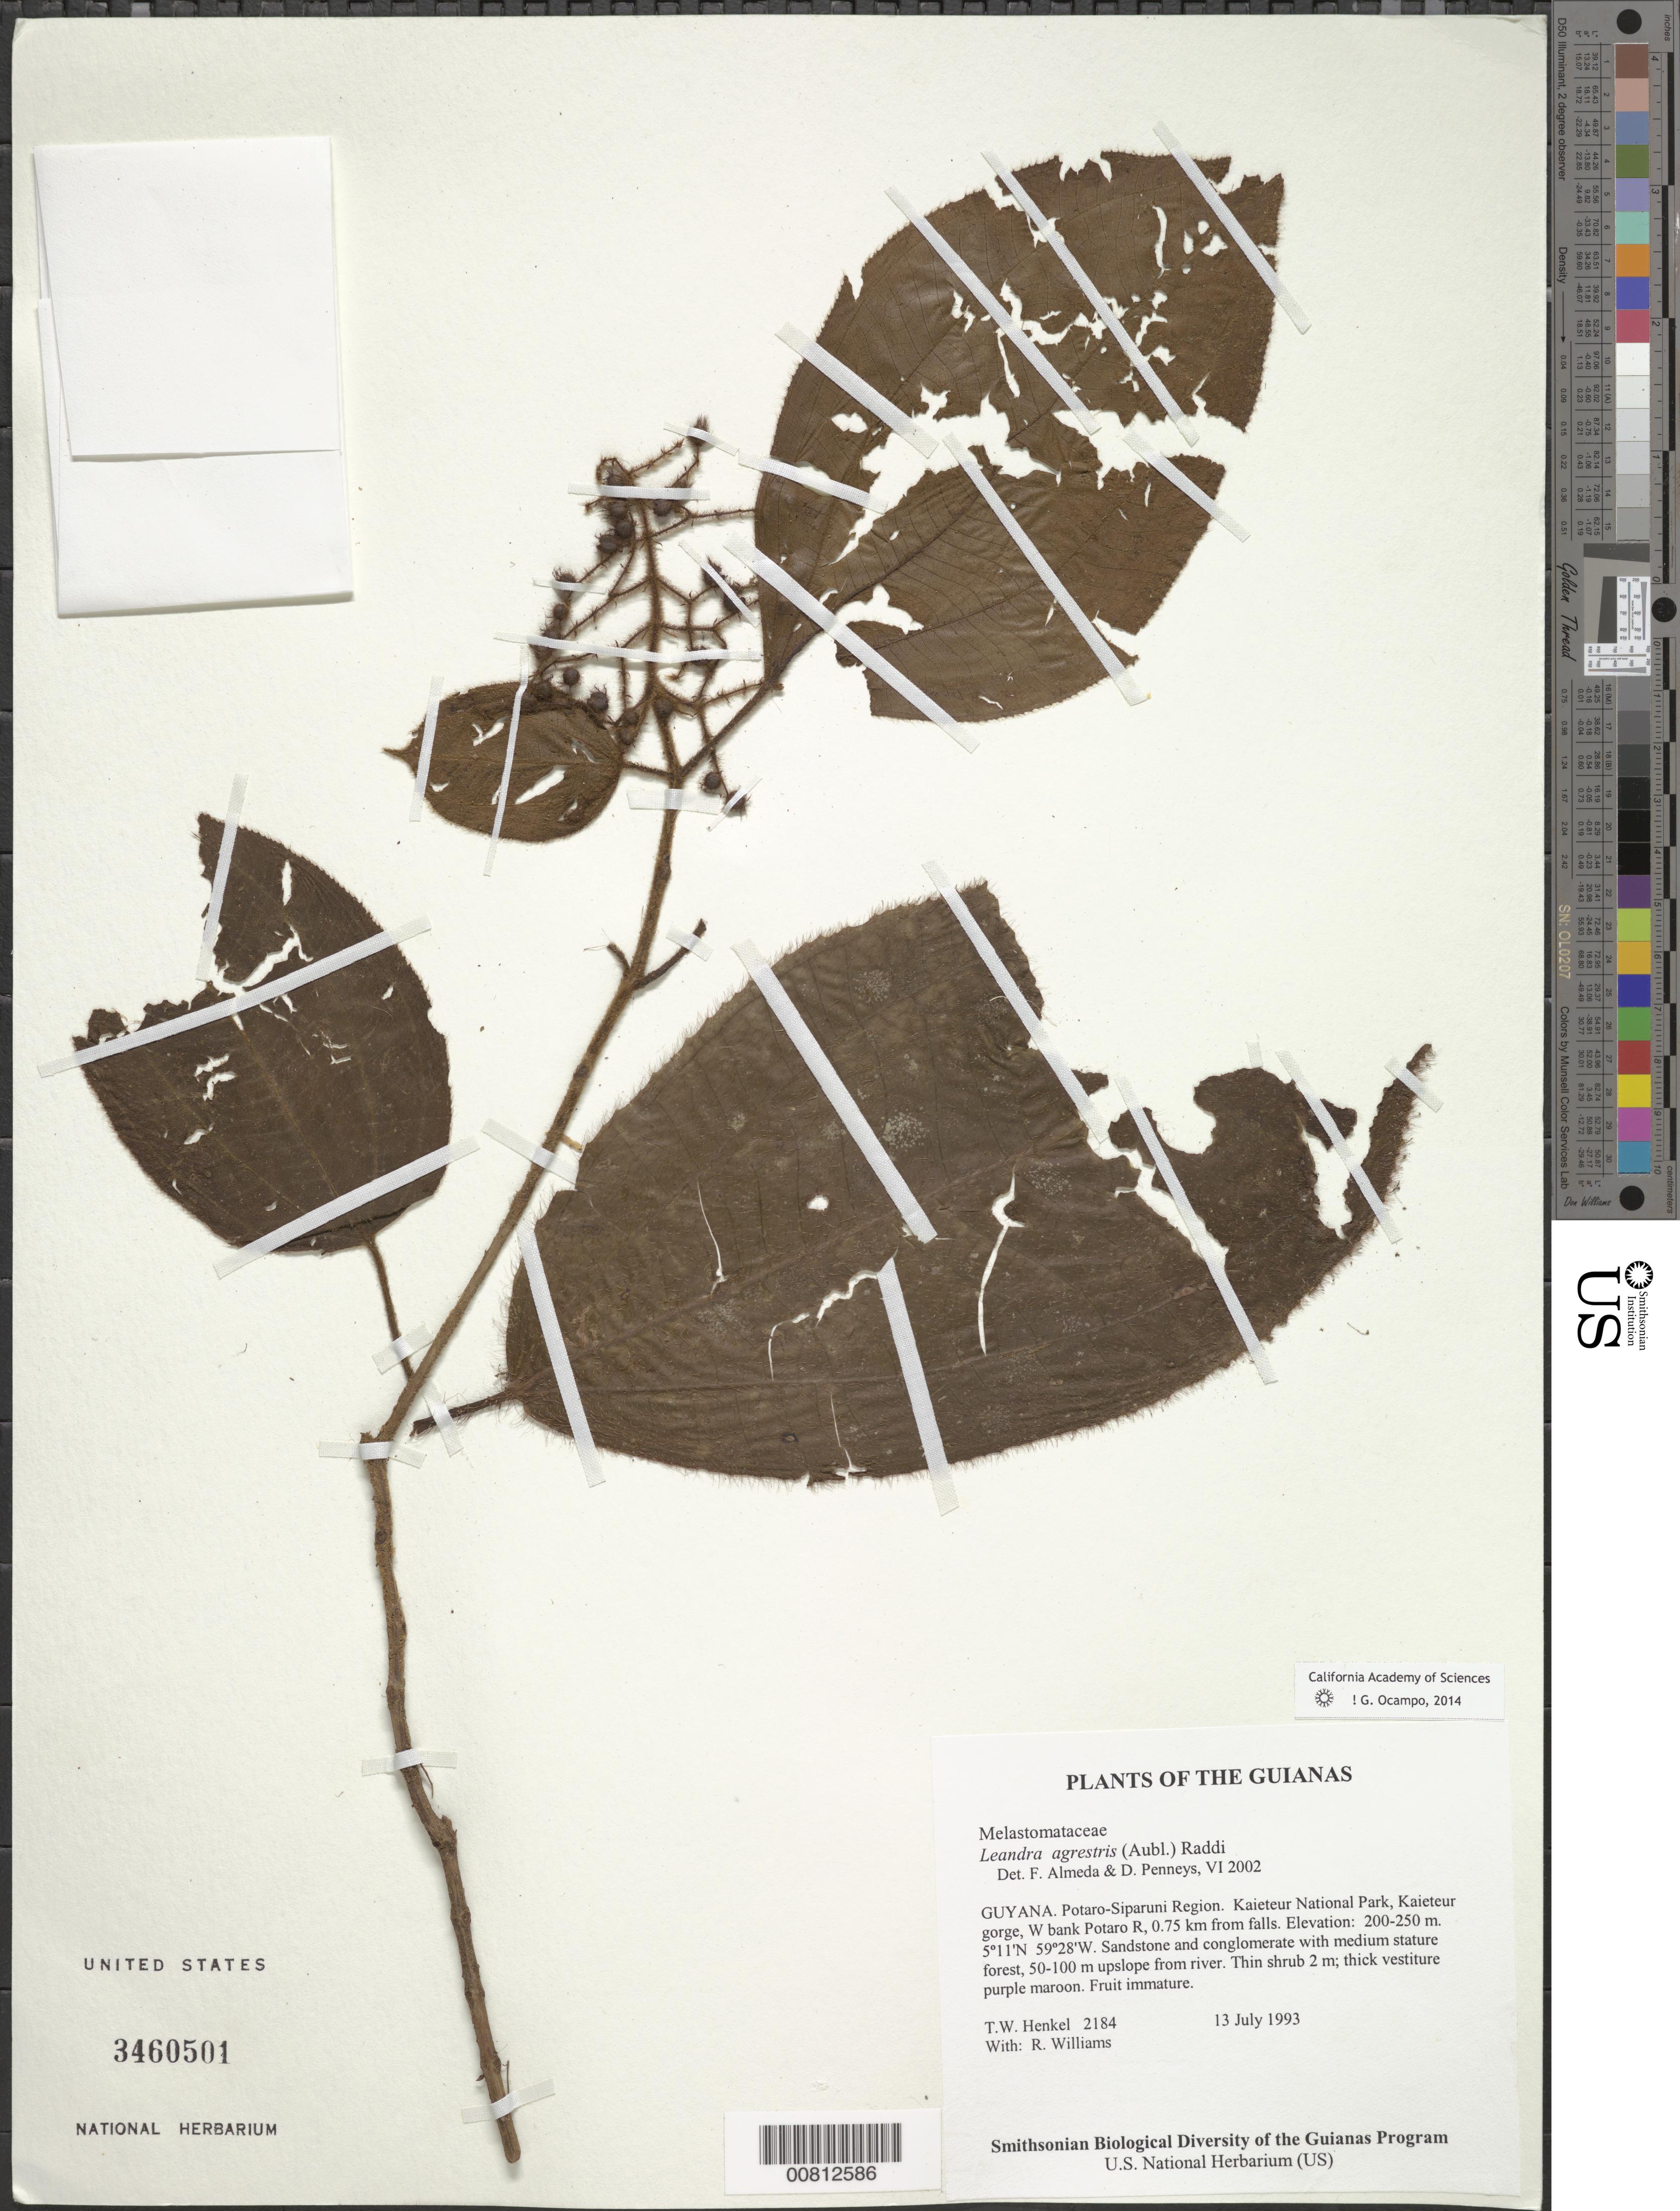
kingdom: Plantae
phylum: Tracheophyta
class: Magnoliopsida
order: Myrtales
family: Melastomataceae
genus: Leandra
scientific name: Leandra agrestis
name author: (Aubl.) Raddi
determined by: Almeda, F.; Penneys, D. S.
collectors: T. Henkel & R. Williams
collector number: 2184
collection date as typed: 13 July 1993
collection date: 1993-07-13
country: Guyana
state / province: Potaro-Siparuni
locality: Kaieteur National Park, Kaieteur gorge, W bank Potaro R, 0.75 km from falls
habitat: Sandstone and conglomerate with medium stature forest, 50-100 m upslope from river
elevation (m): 200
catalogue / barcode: US 3460501